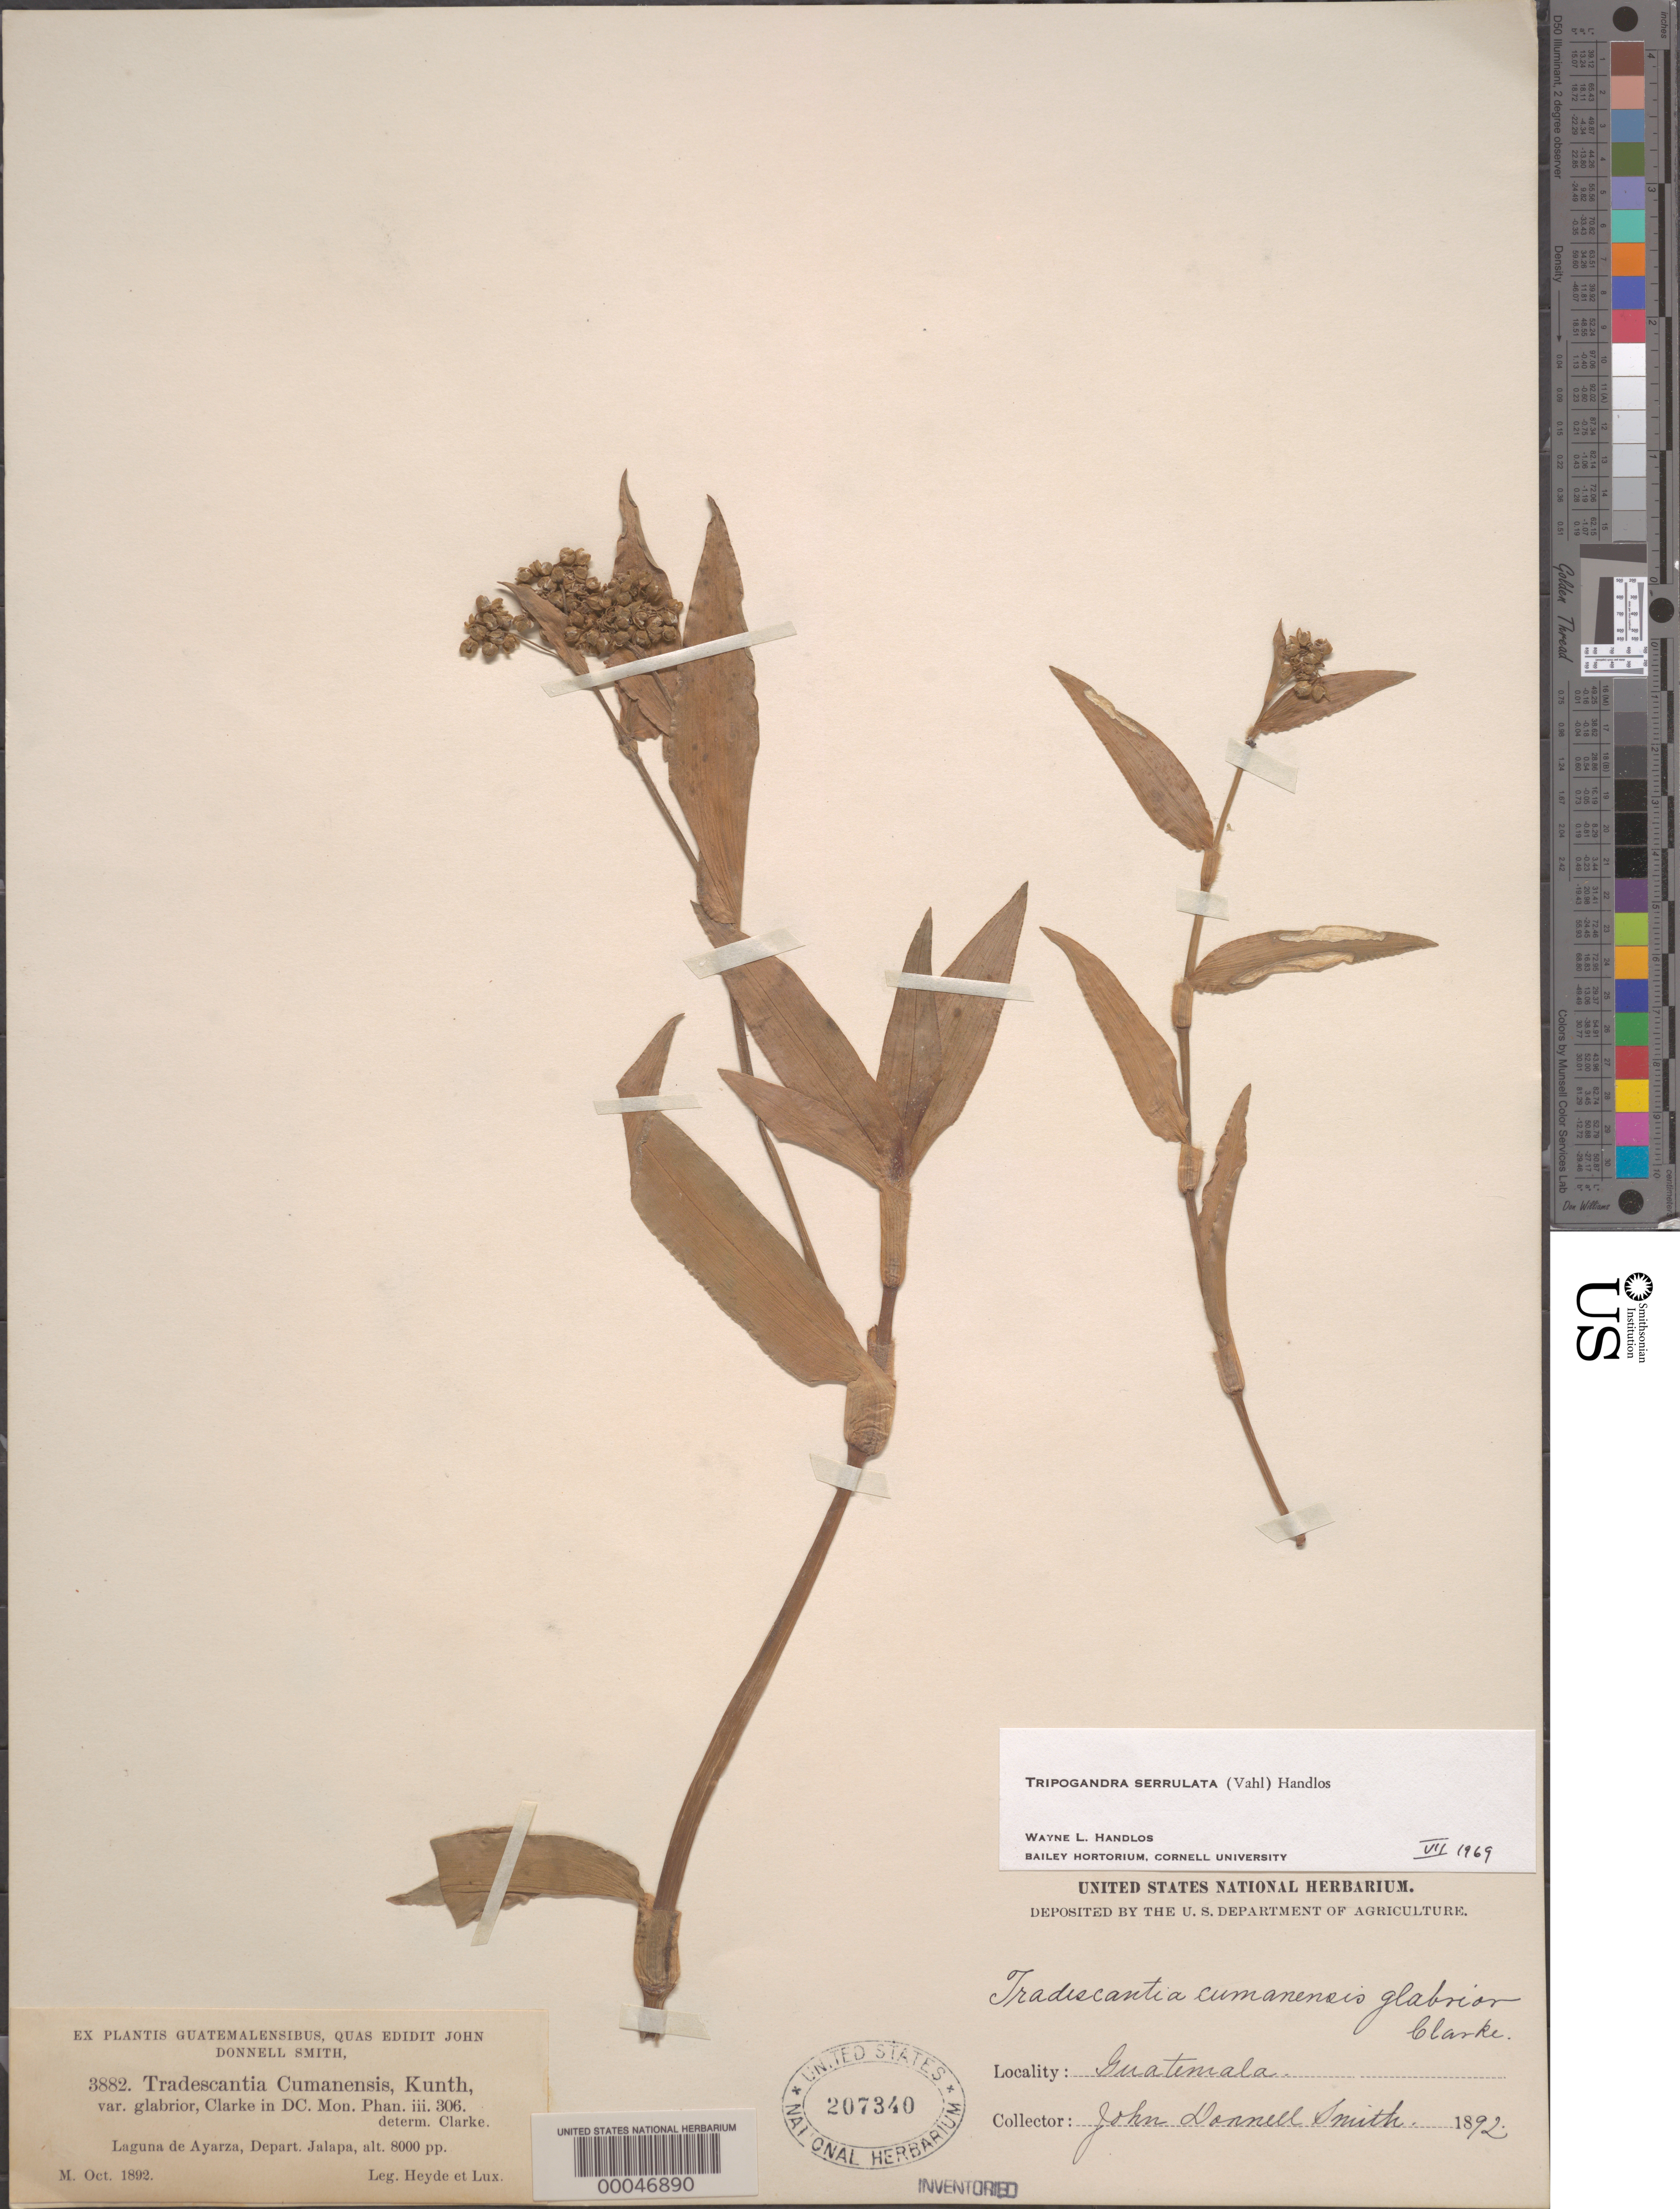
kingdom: Plantae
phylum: Tracheophyta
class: Liliopsida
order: Commelinales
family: Commelinaceae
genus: Tripogandra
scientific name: Tripogandra serrulata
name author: (Vahl) Handlos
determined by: Handlos, W. L.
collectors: E. T. Heyde & E. Lux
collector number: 3882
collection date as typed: Oct 1892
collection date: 1892-10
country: Guatemala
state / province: Jalapa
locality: Laguna de Ayarza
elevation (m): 2440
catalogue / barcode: US 207340